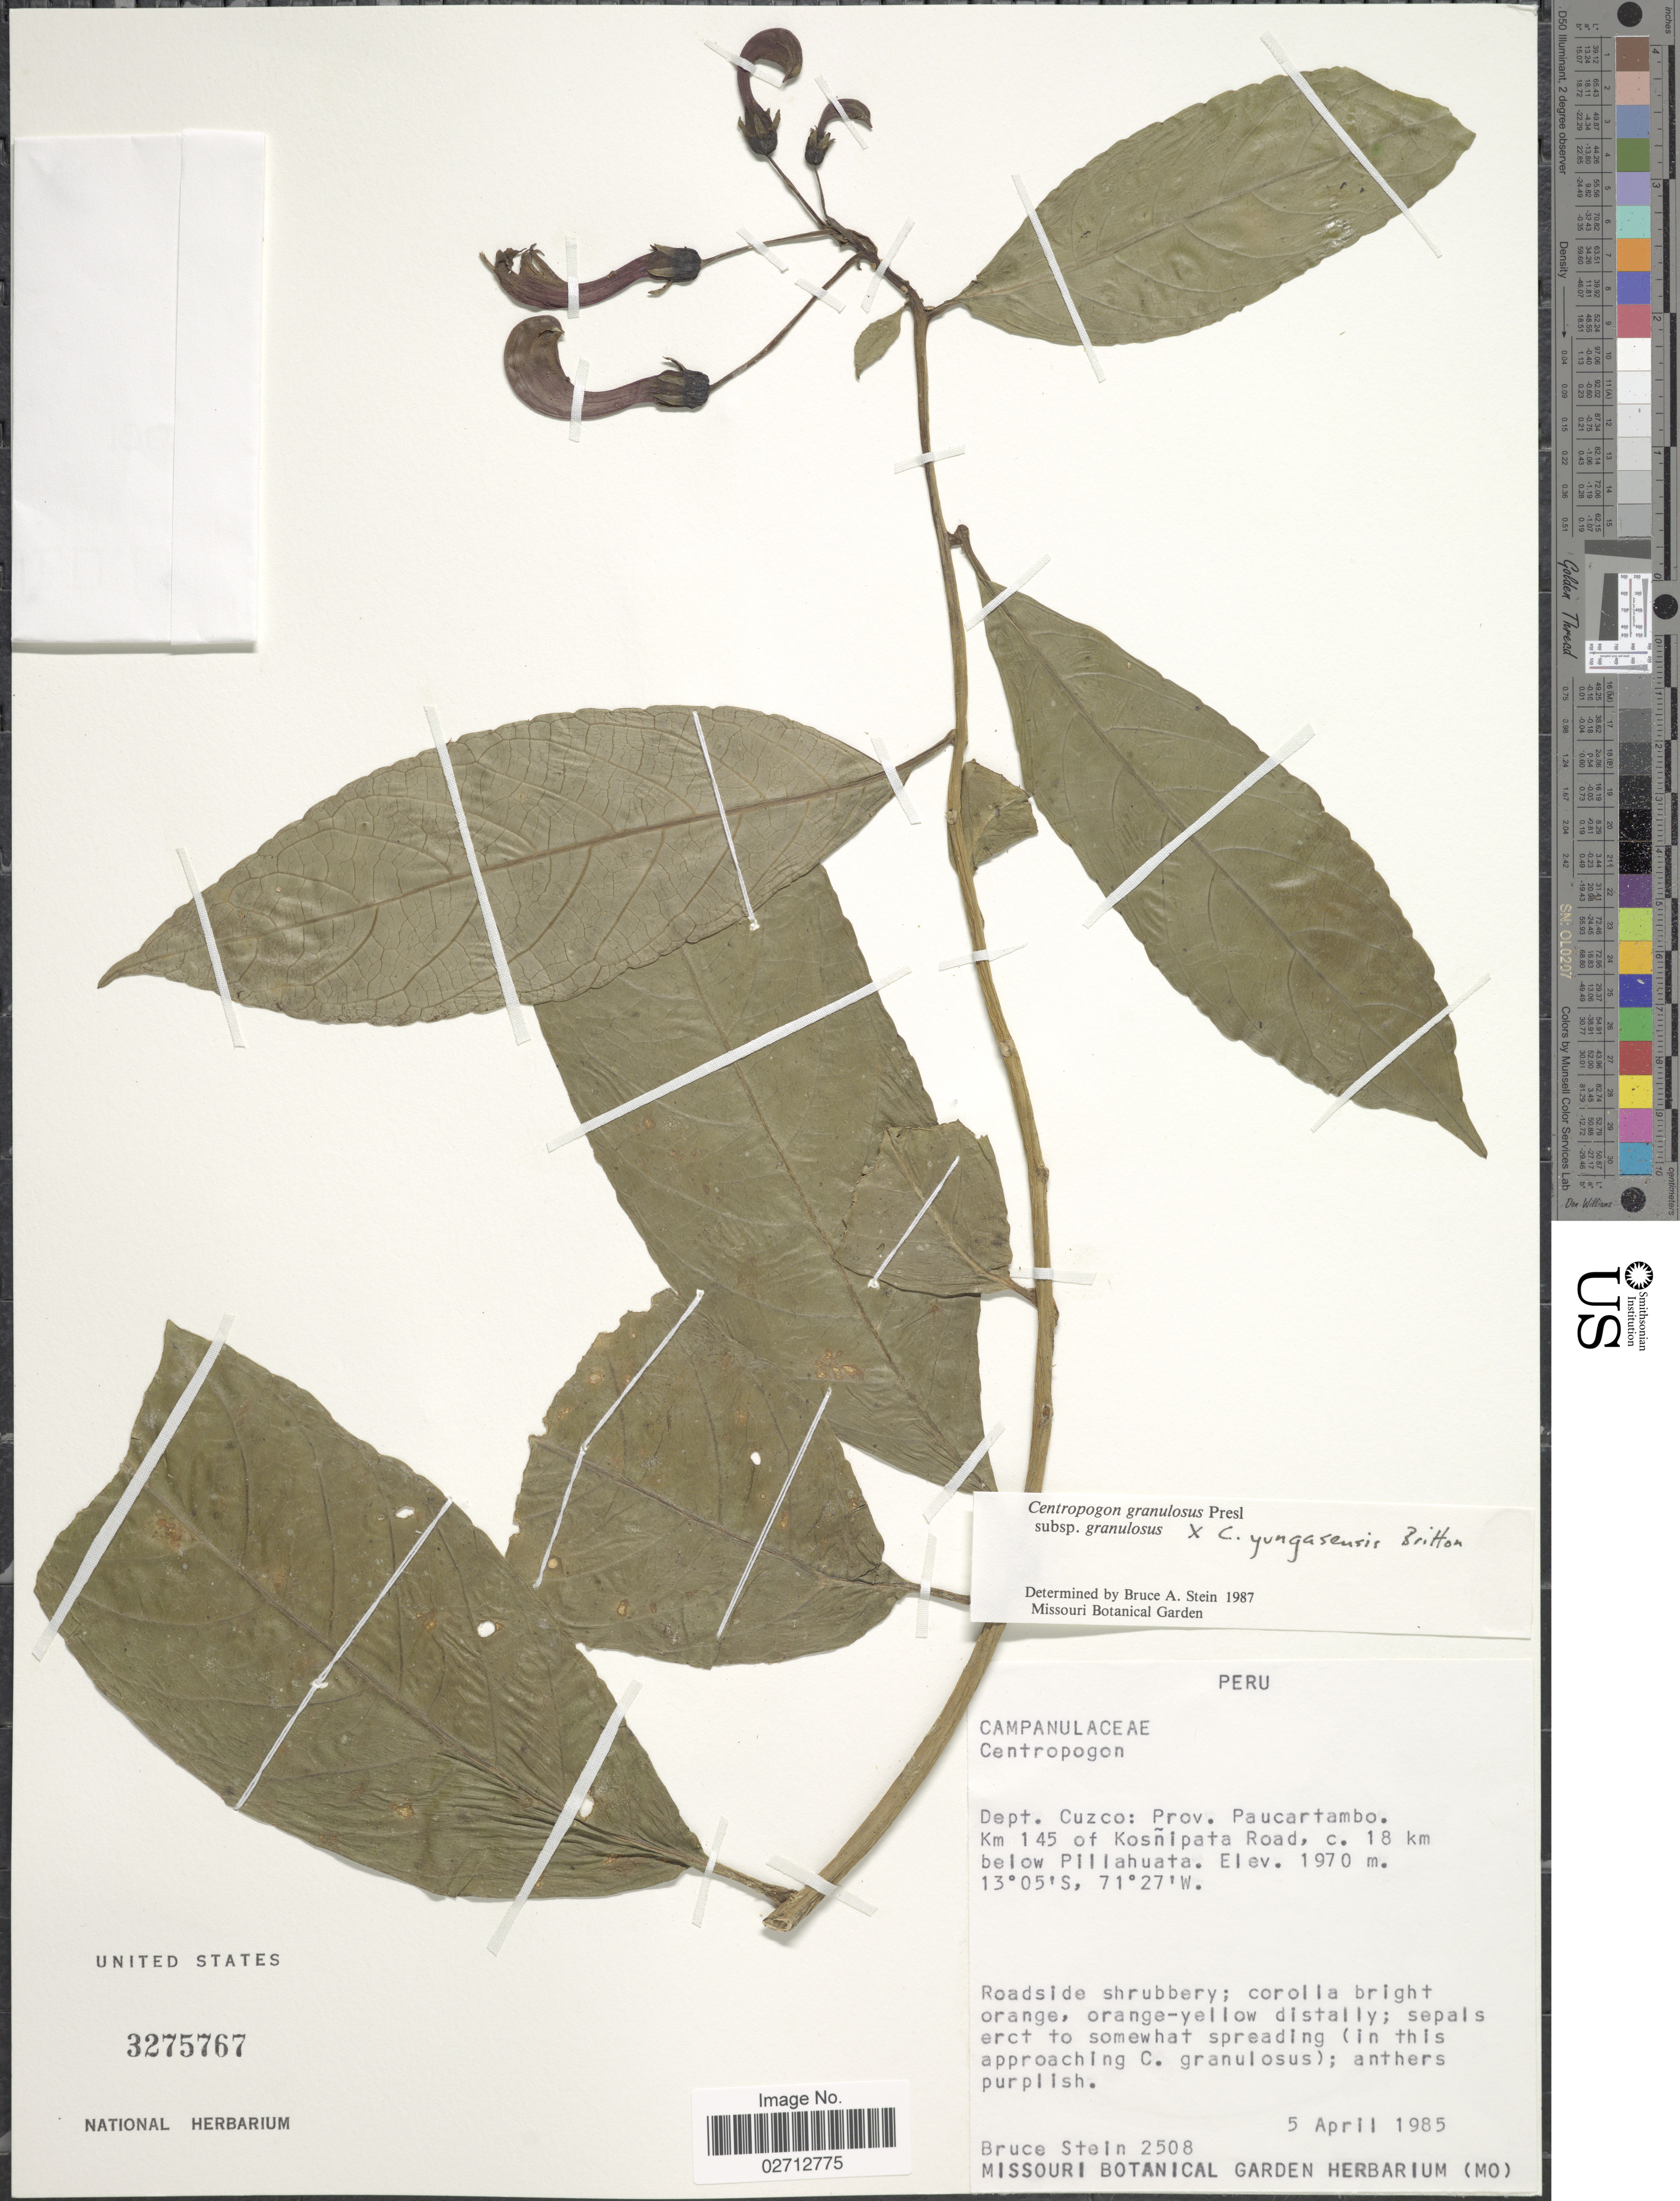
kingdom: Plantae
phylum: Tracheophyta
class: Magnoliopsida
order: Asterales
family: Campanulaceae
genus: Centropogon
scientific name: Centropogon yungasensis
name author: Britton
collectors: B. A. Stein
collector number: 2508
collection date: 1985-04-05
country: Peru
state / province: Cusco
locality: Prov. Paucartambo. Km 145 of Kosnipata road, c. 18 km below Pillahuata.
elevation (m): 1970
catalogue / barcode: US 3275767